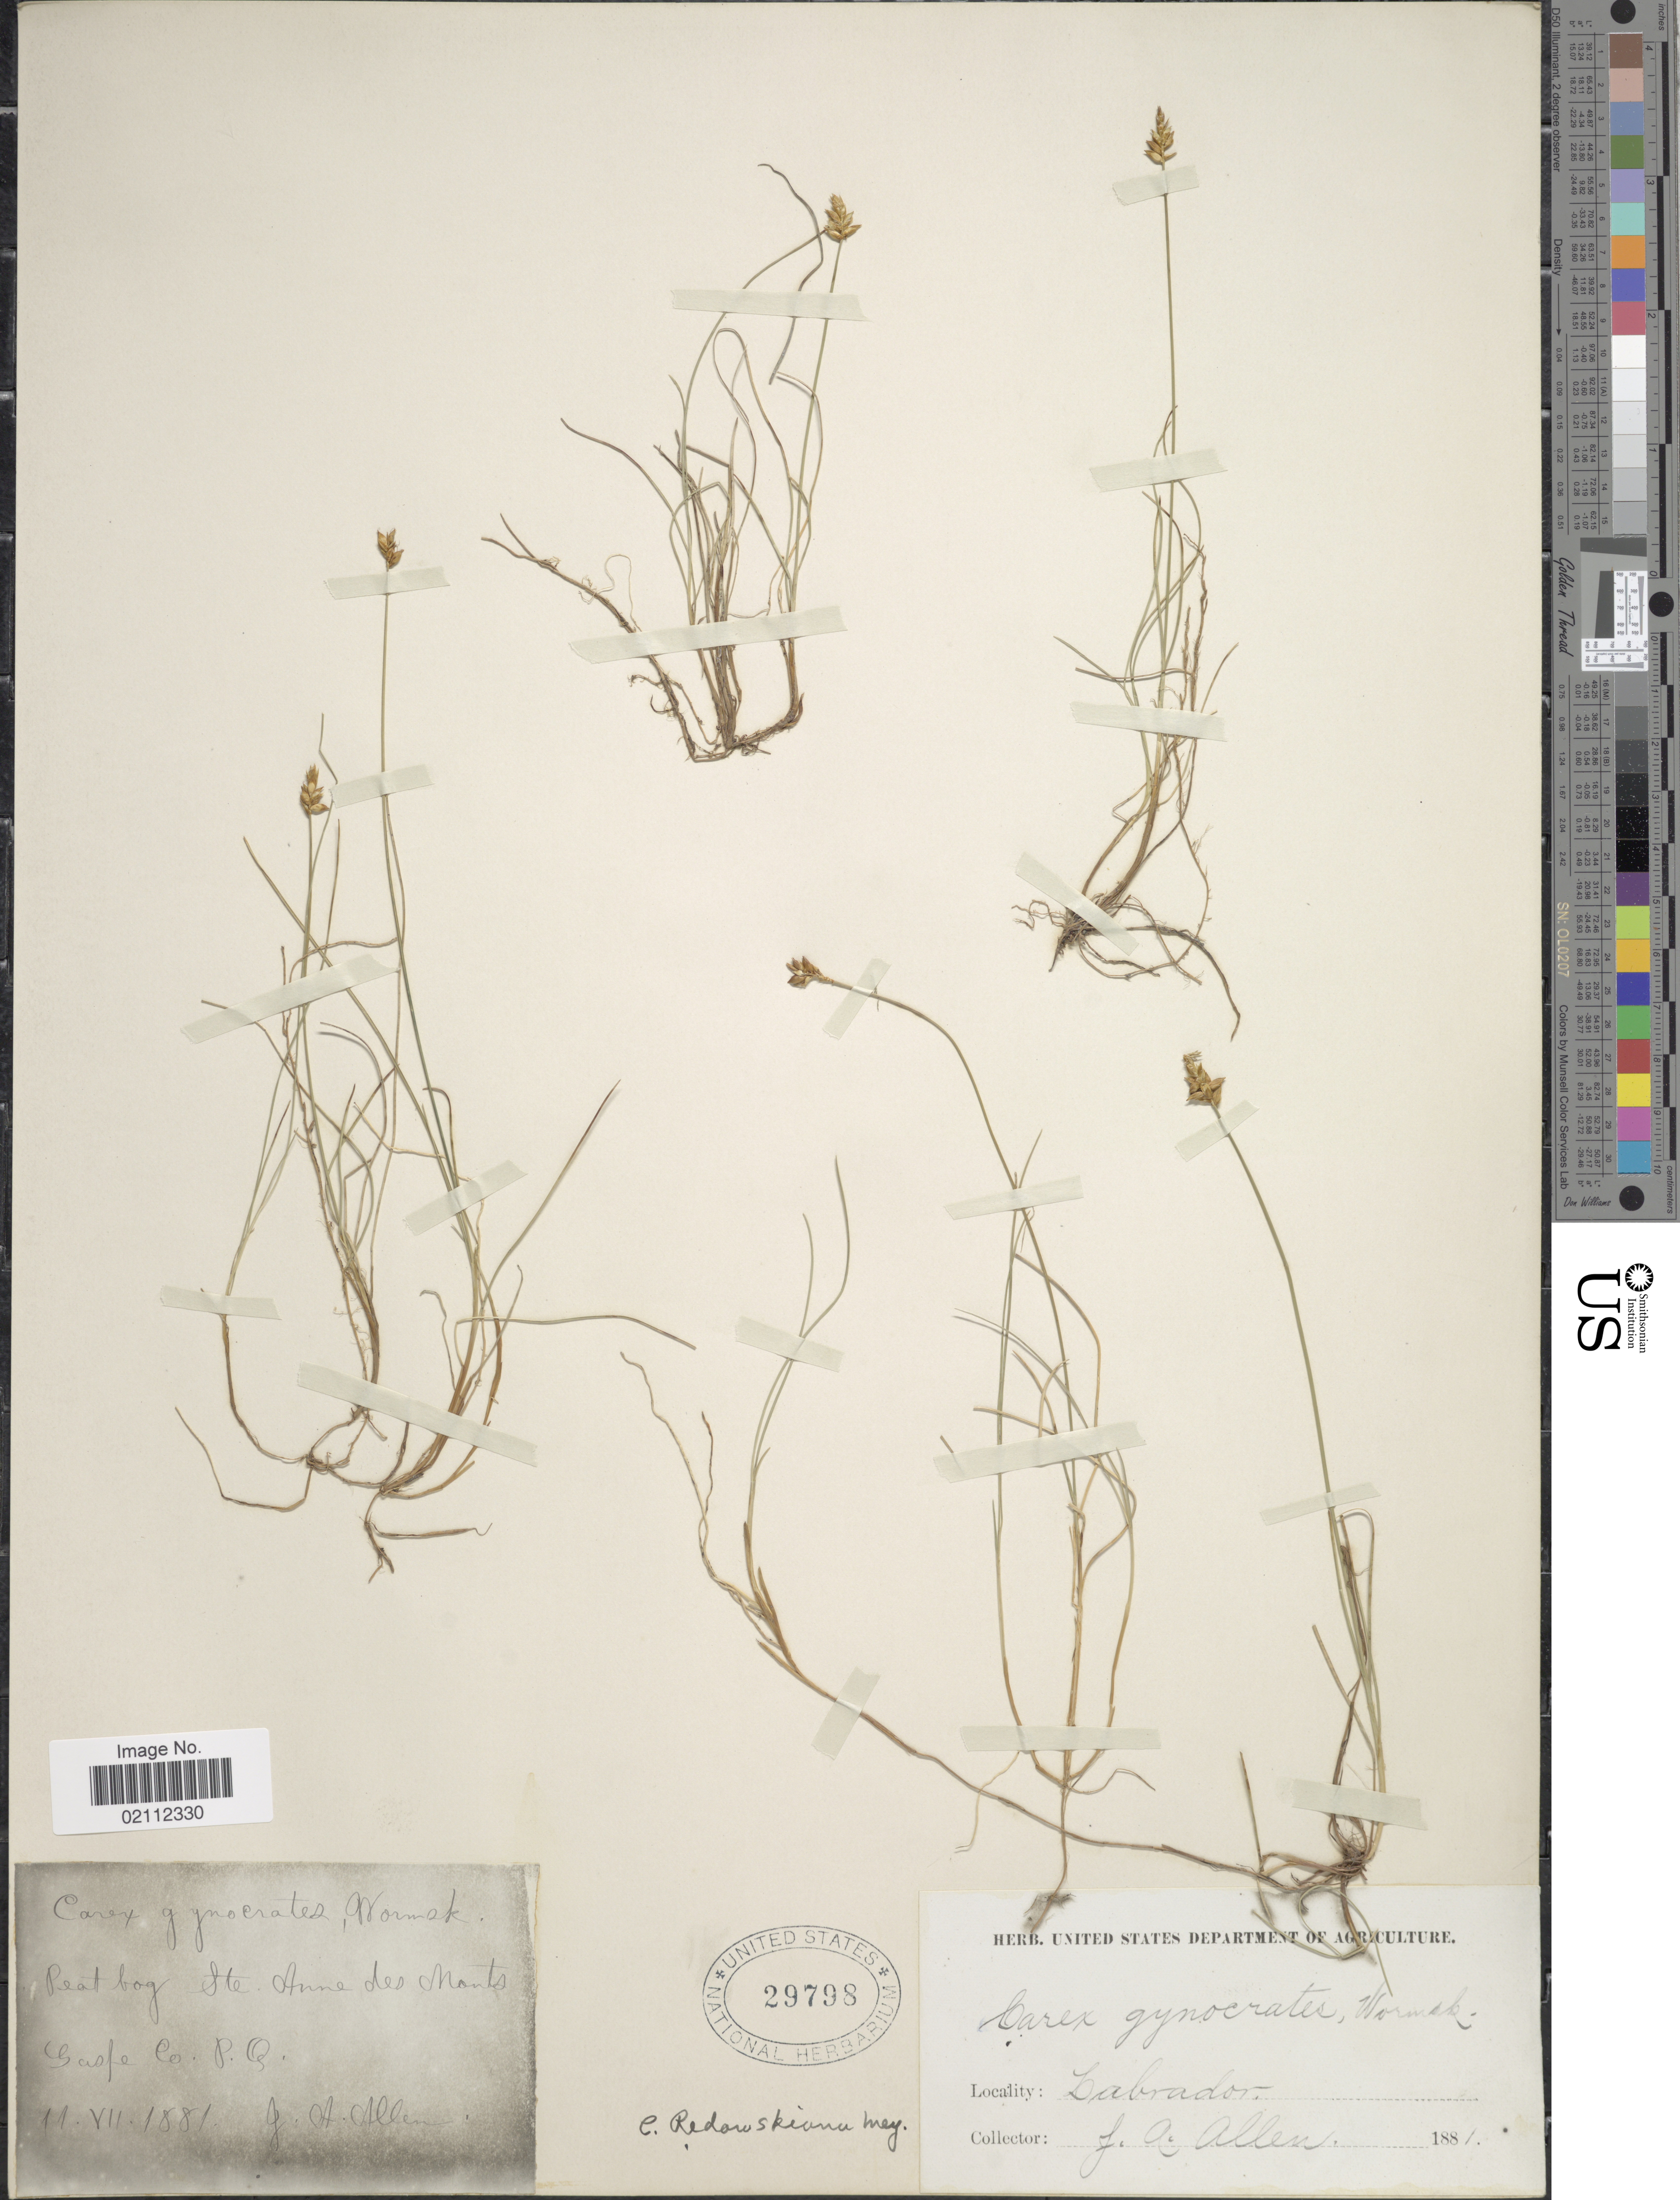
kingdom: Plantae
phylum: Tracheophyta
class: Liliopsida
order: Poales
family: Cyperaceae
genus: Carex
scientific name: Carex nardina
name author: (Hornem.) Fr.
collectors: J. A. Allen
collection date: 1881-07-11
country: Canada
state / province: Newfoundland and Labrador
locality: Ste Anne des Monts. Gaspe Co. P. Q. Labrador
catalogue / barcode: US 29798